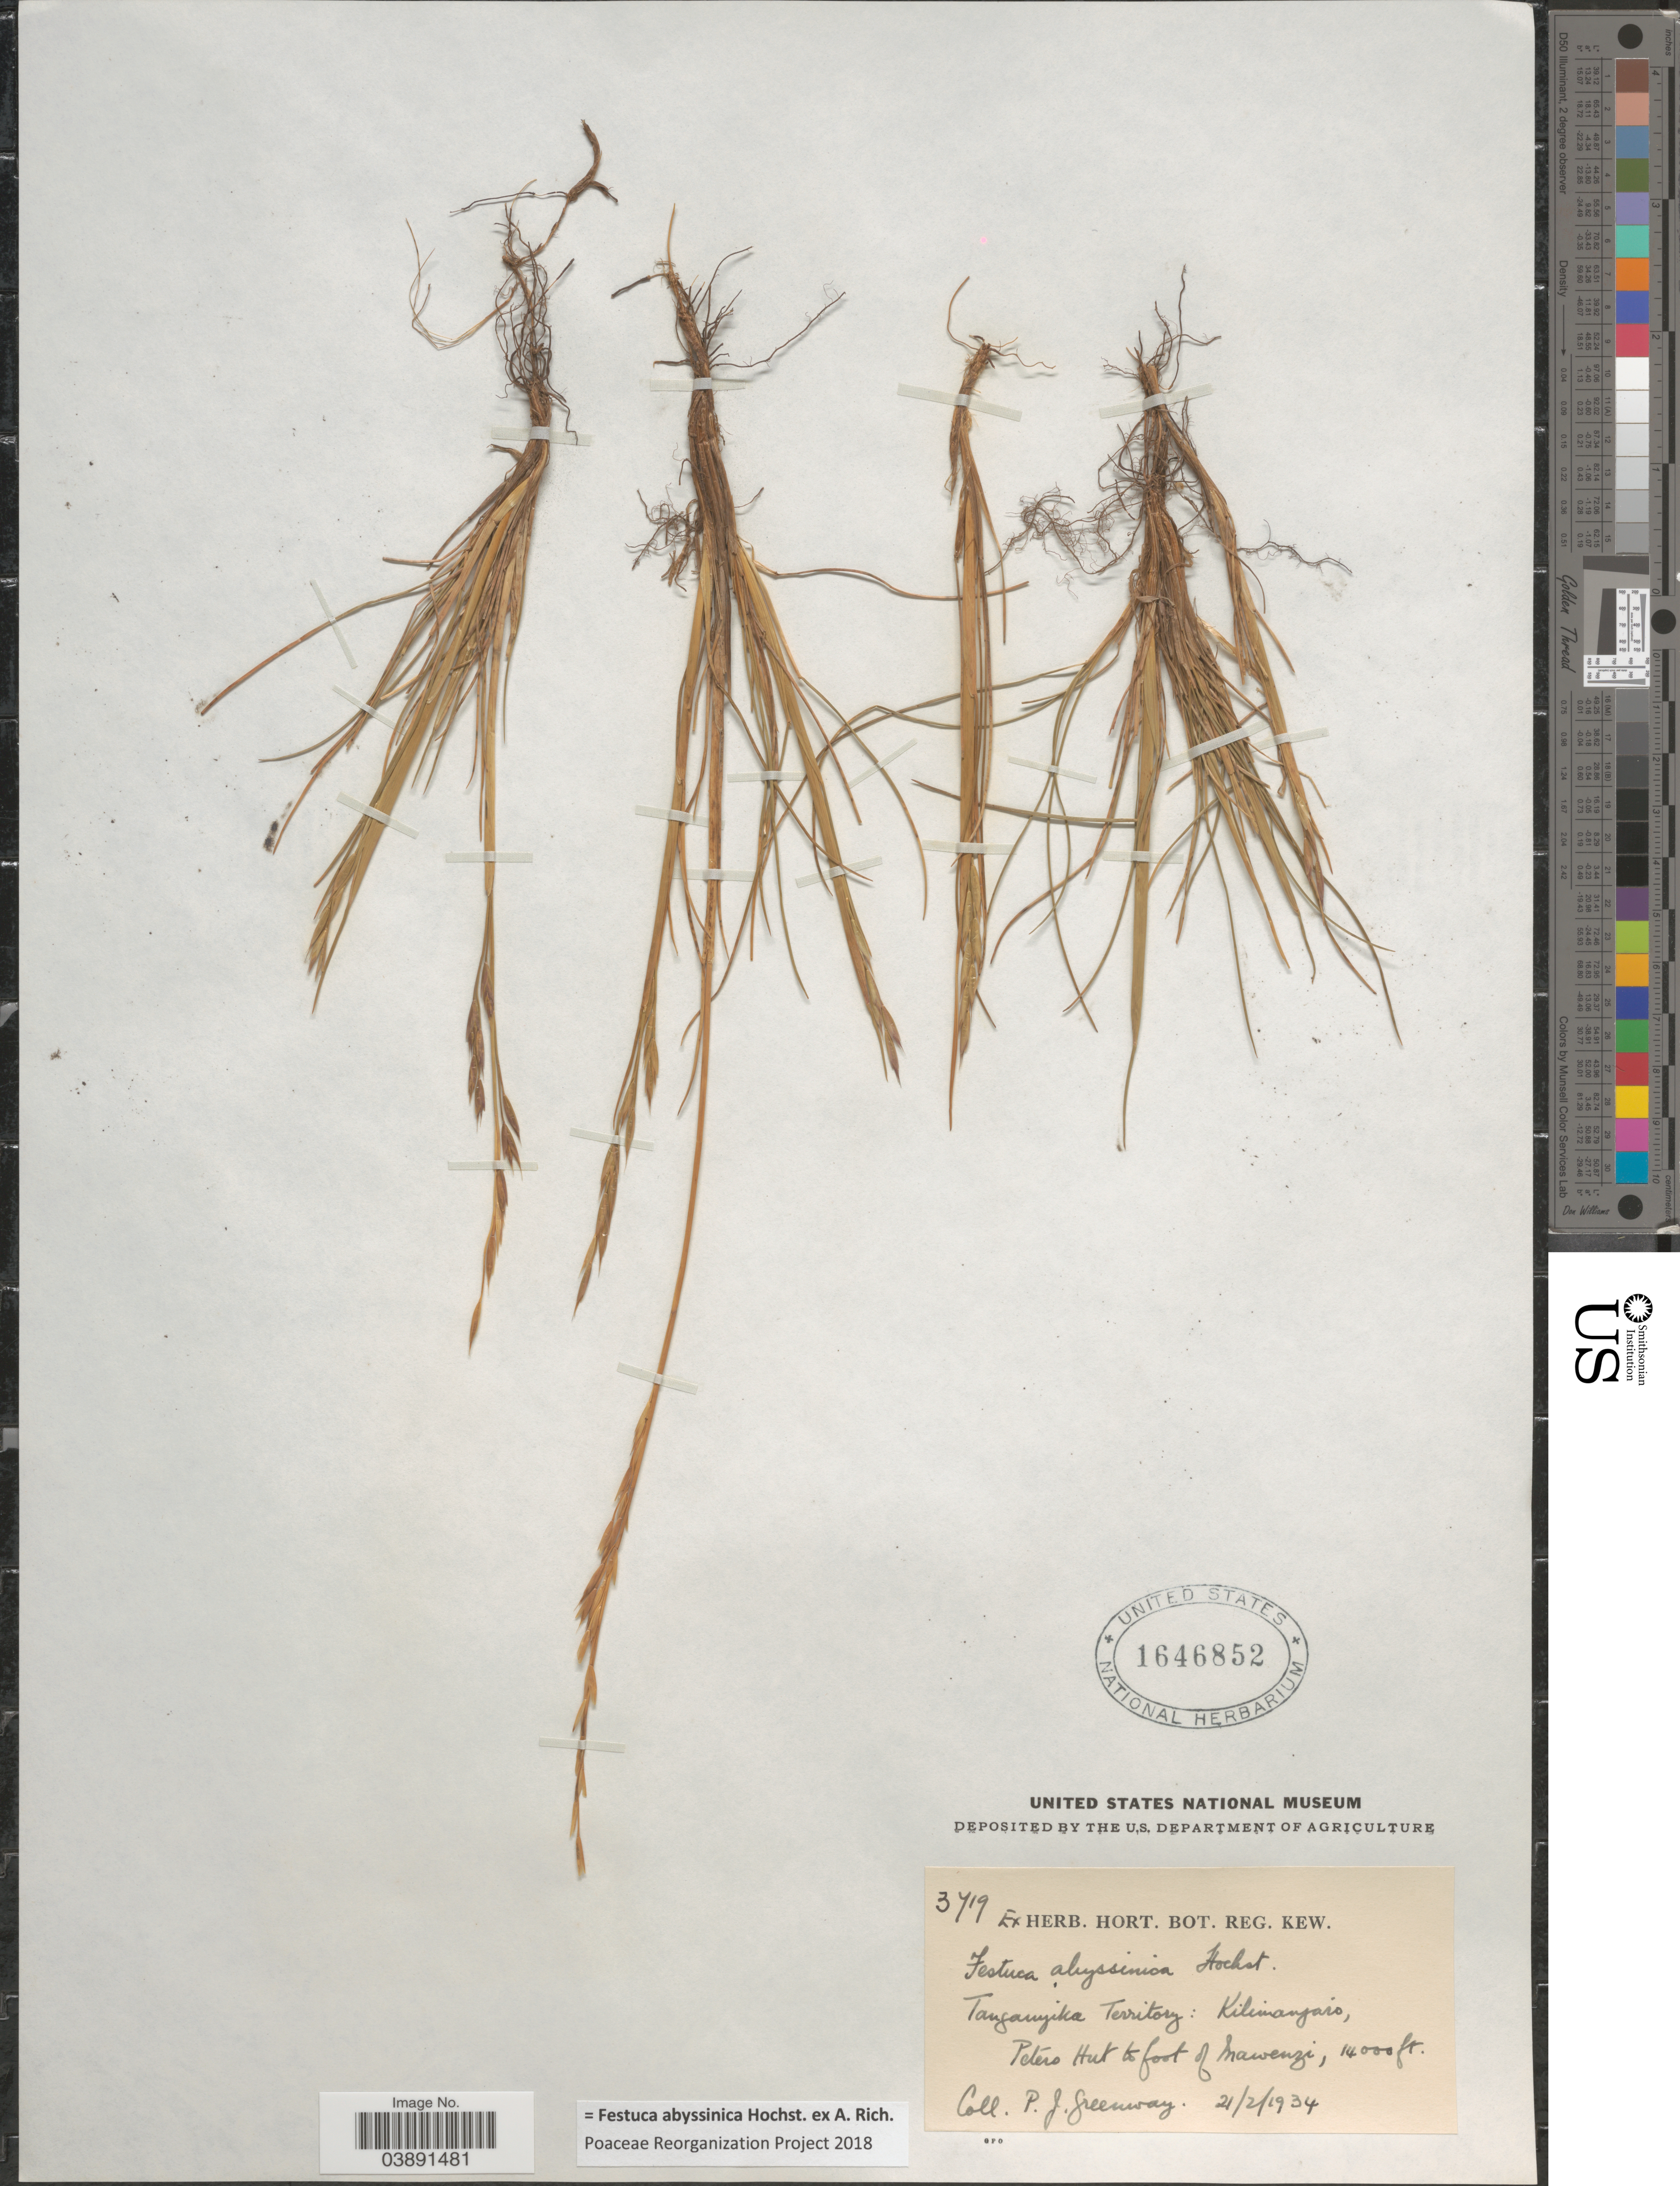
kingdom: Plantae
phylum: Tracheophyta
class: Liliopsida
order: Poales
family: Poaceae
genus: Festuca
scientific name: Festuca abyssinica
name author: Hochst. ex A. Rich.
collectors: P. J. Greenway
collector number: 3719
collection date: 1934-02-21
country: Tanzania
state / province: Kilimanjaro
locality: Tanganyika Territory: Kilimanjaro, Peters Hut to foot of Mawenzi.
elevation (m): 4267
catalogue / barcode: US 1646852